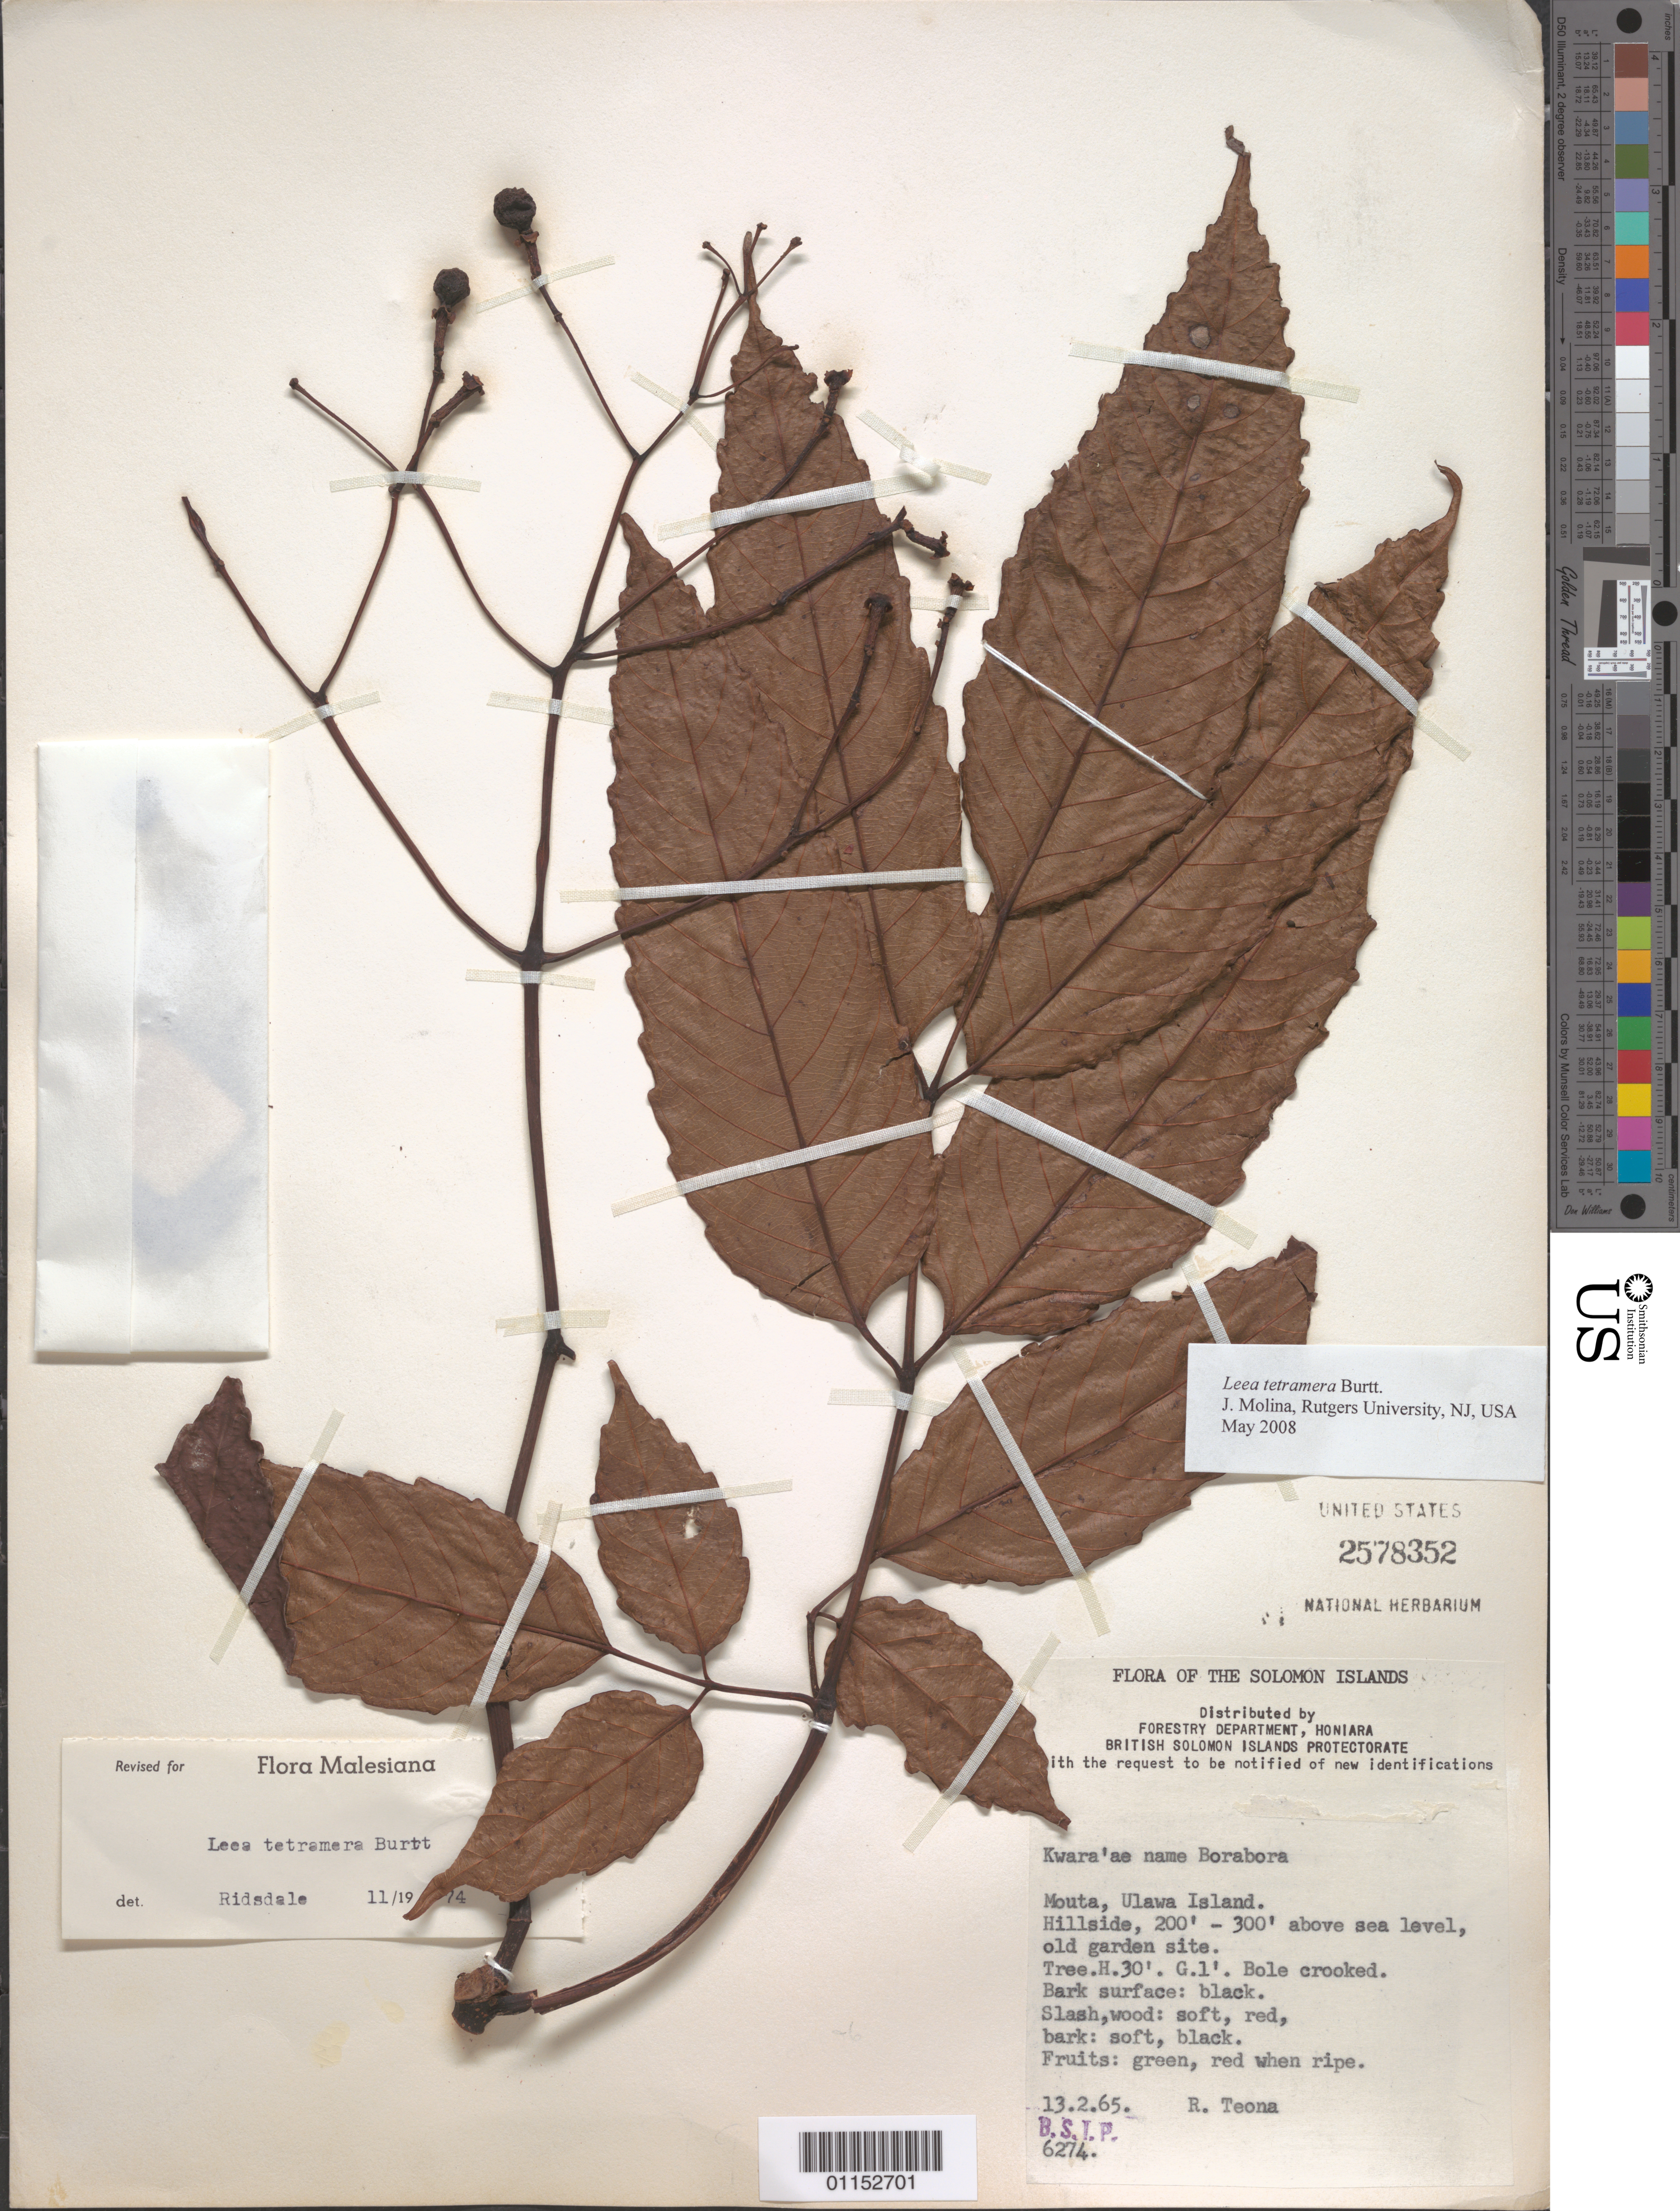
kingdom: Plantae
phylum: Tracheophyta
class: Magnoliopsida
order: Vitales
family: Vitaceae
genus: Leea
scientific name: Leea tetramera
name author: Burtt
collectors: R. Teona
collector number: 6274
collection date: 1965-02-13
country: Solomon Islands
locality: Mouta, Ulawa Island.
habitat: Hillside, old garden site. Tree.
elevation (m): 61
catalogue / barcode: US 2578352